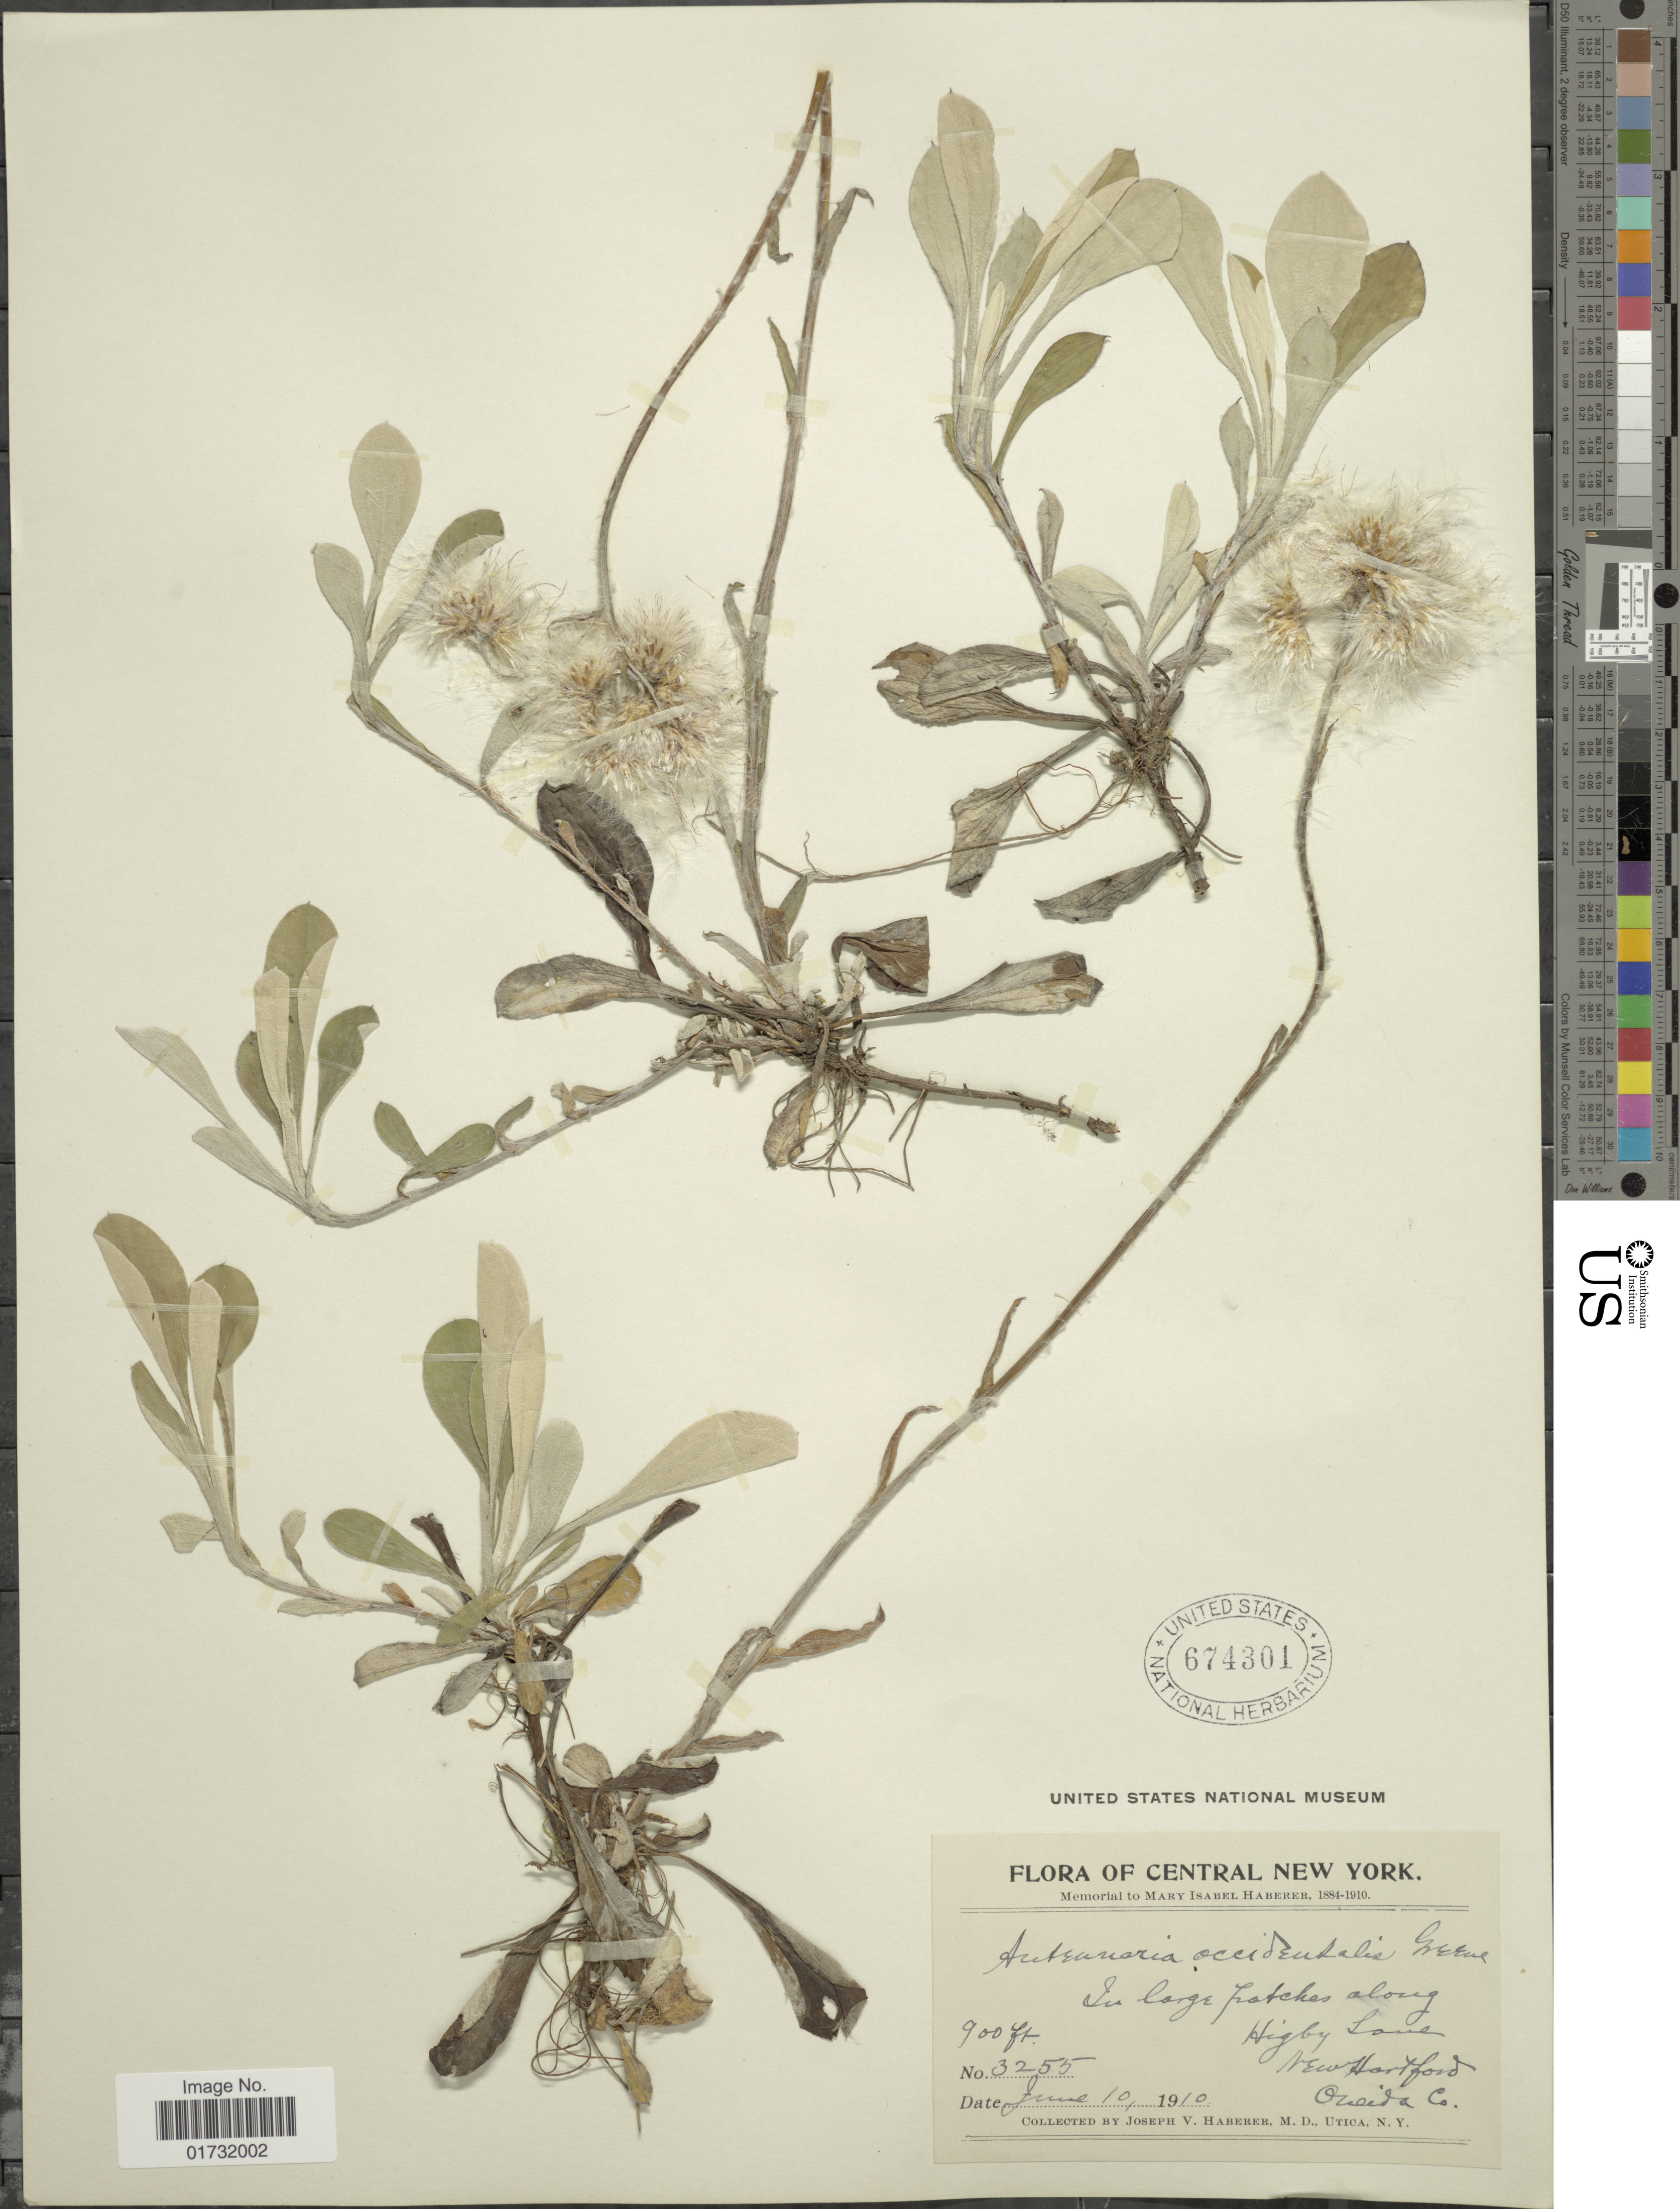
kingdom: Plantae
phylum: Tracheophyta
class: Magnoliopsida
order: Asterales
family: Asteraceae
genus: Antennaria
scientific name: Antennaria occidentalis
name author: Greene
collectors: J. V. Haberer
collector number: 3255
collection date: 1910-06-10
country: United States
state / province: New York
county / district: Oneida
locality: Central New York. Highby Lane. New Hartford. Oneida Co.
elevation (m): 274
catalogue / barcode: US 674301